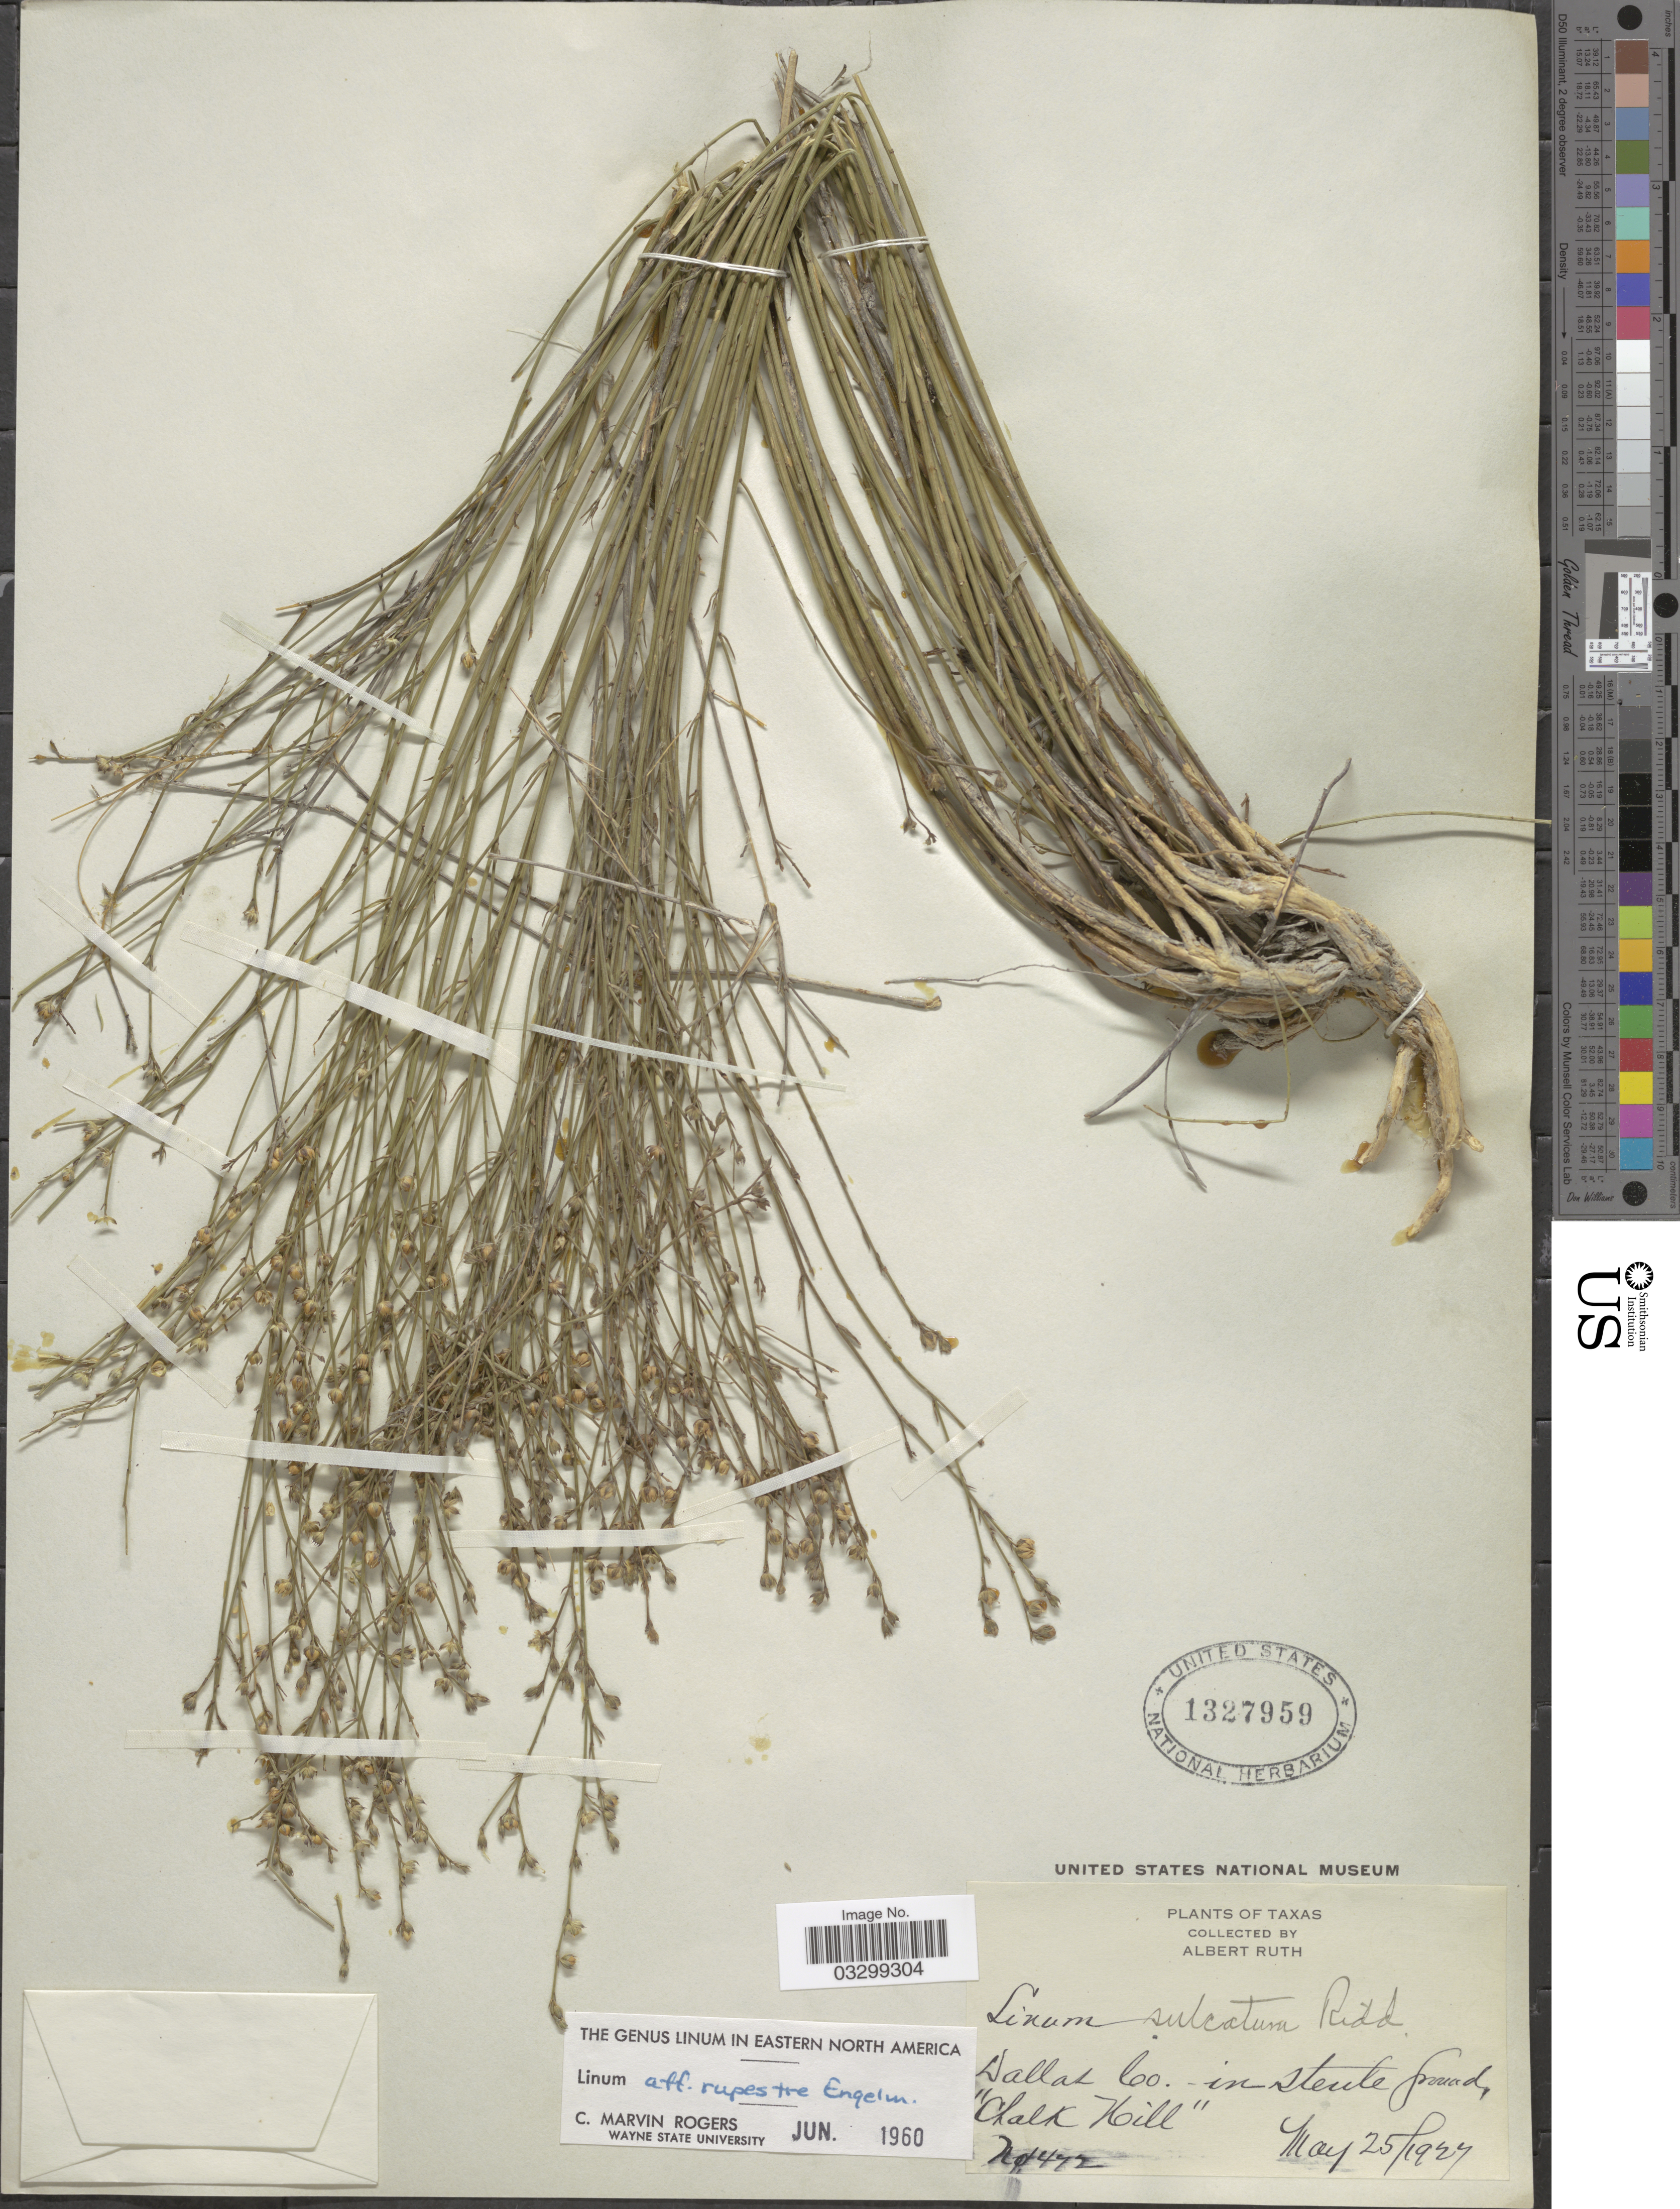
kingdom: Plantae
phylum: Tracheophyta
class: Magnoliopsida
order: Malpighiales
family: Linaceae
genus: Linum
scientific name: Linum rupestre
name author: Engelm.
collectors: A. Ruth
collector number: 1472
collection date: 1927-05-25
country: United States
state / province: Texas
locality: Dallas Co.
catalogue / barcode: US 1327959